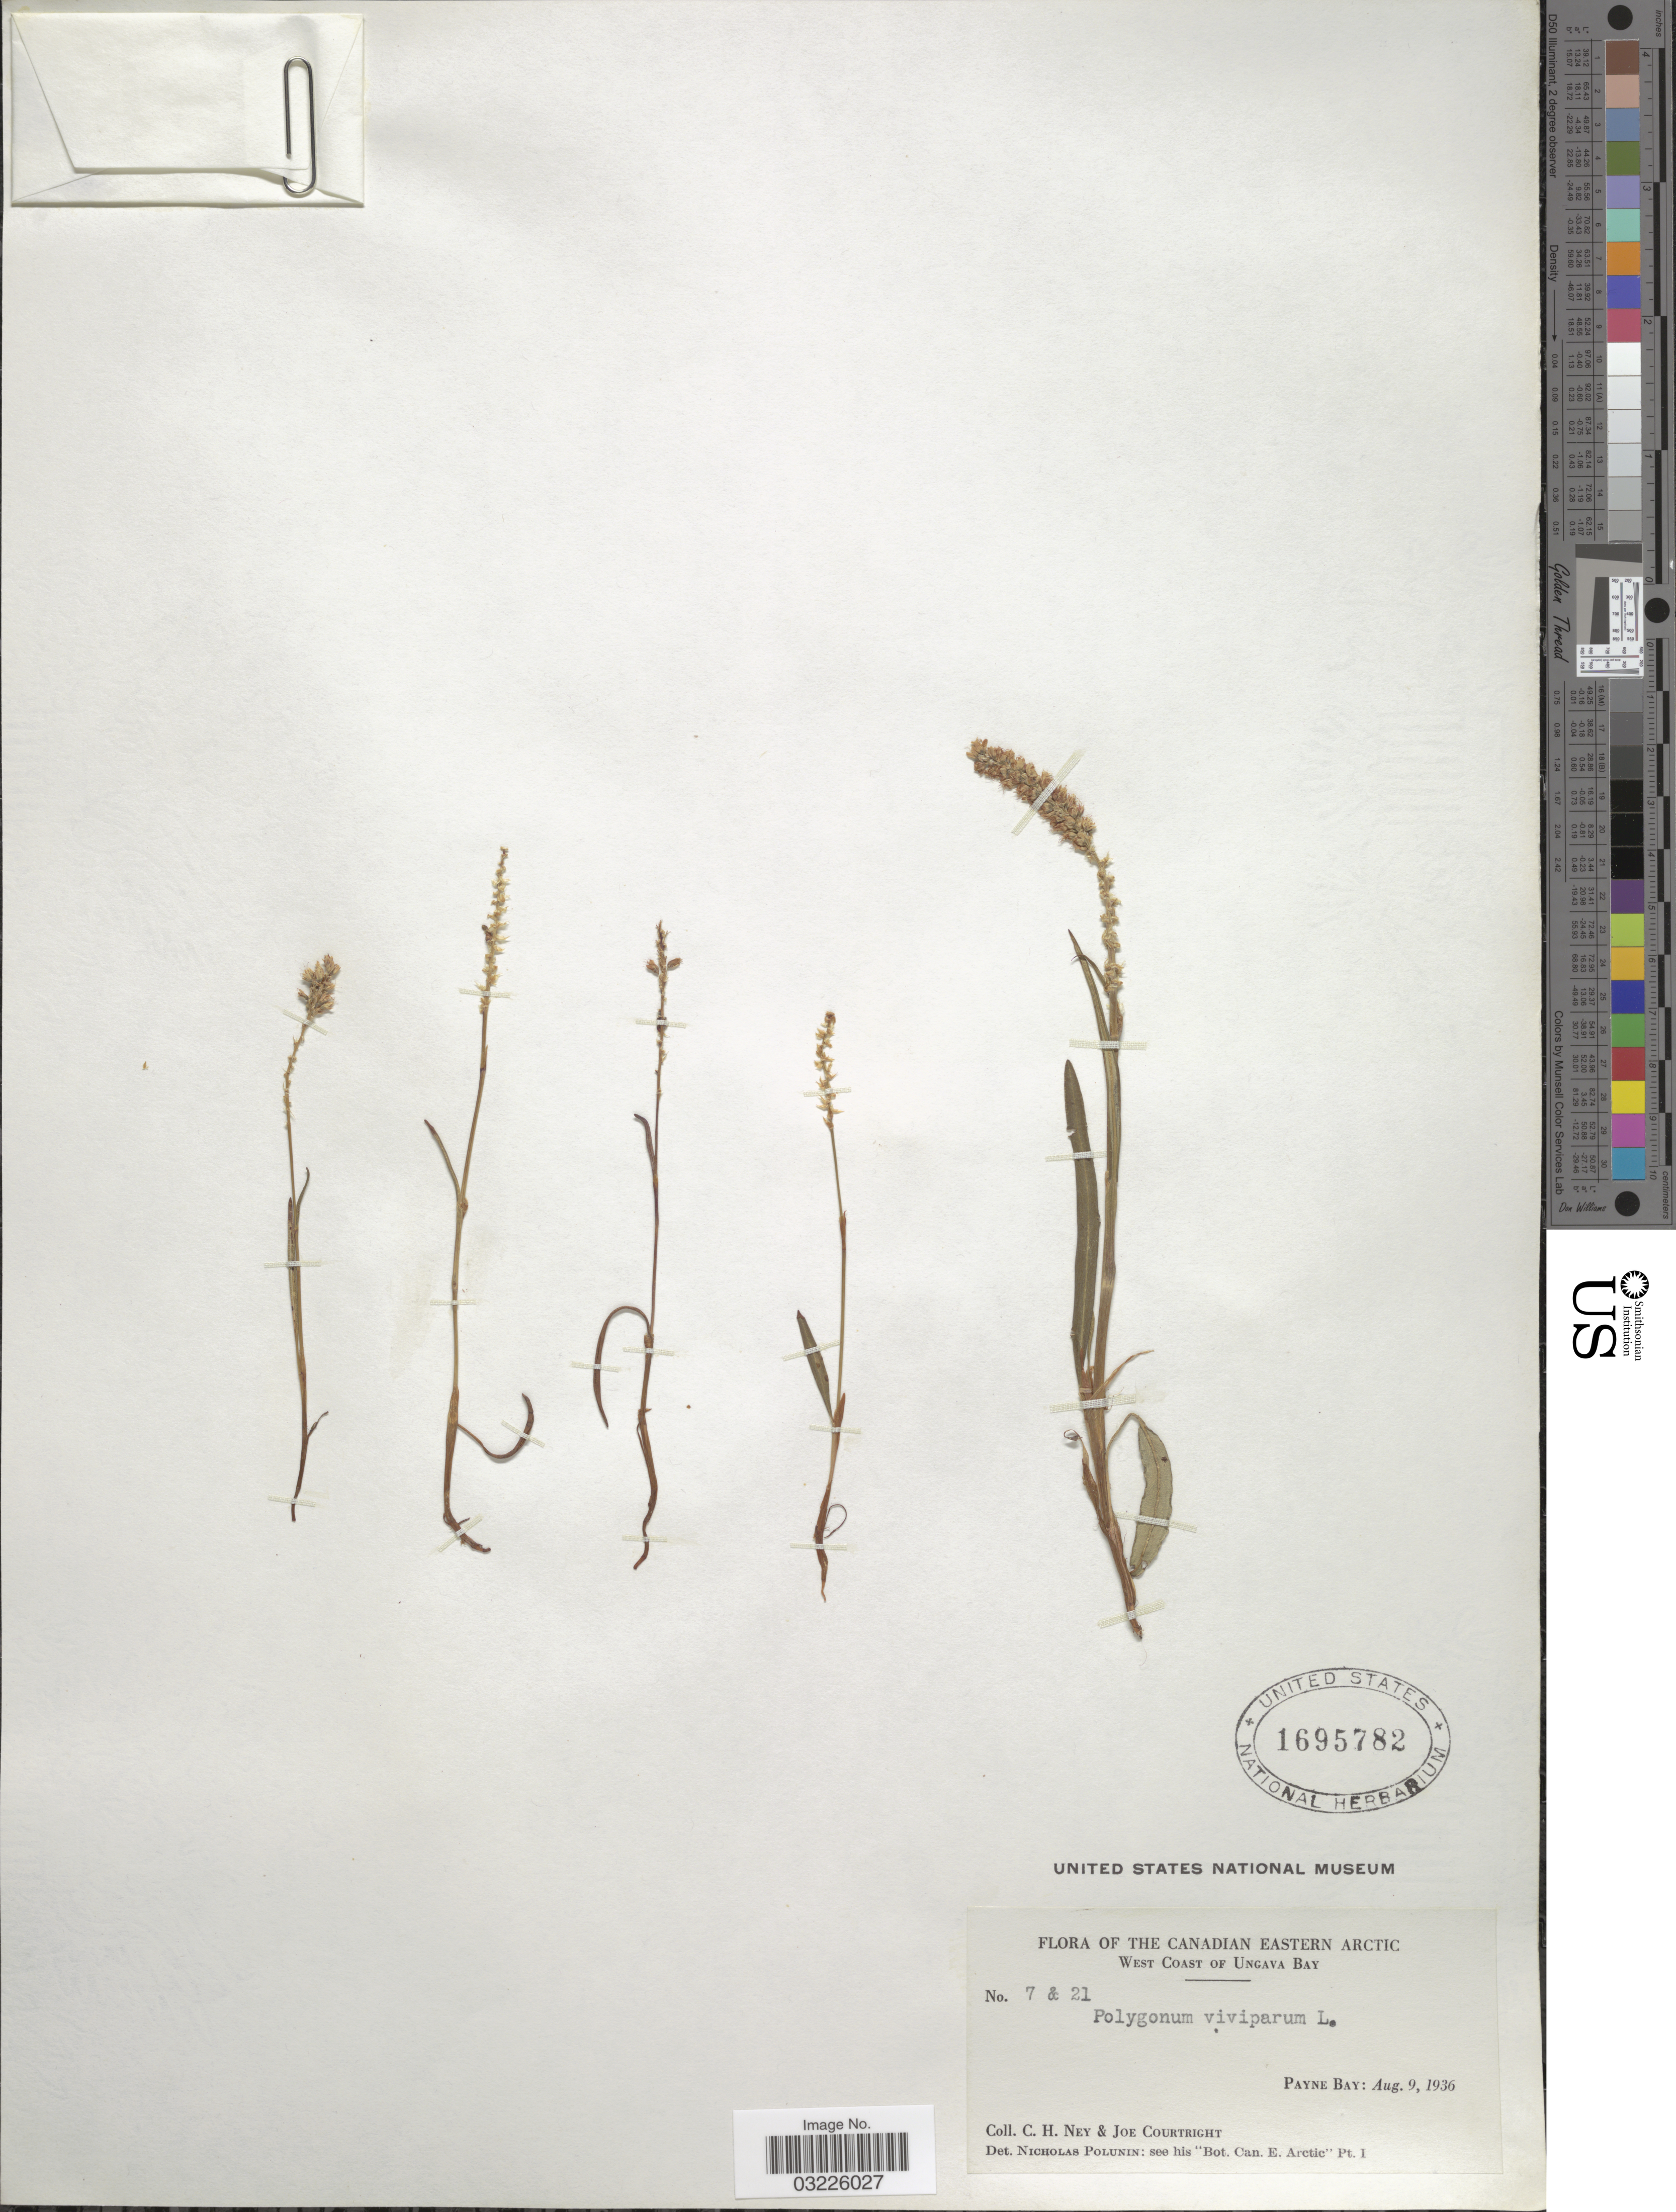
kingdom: Plantae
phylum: Tracheophyta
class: Magnoliopsida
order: Caryophyllales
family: Polygonaceae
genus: Bistorta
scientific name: Bistorta vivipara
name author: (L.) Delarbre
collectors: C. Ney & J. Courtright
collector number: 7 & 21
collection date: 1936-08-09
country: Canada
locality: Canadian Eastern Arctic. West Coast of Ungava Bay. Payne Bay.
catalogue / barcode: US 1695782